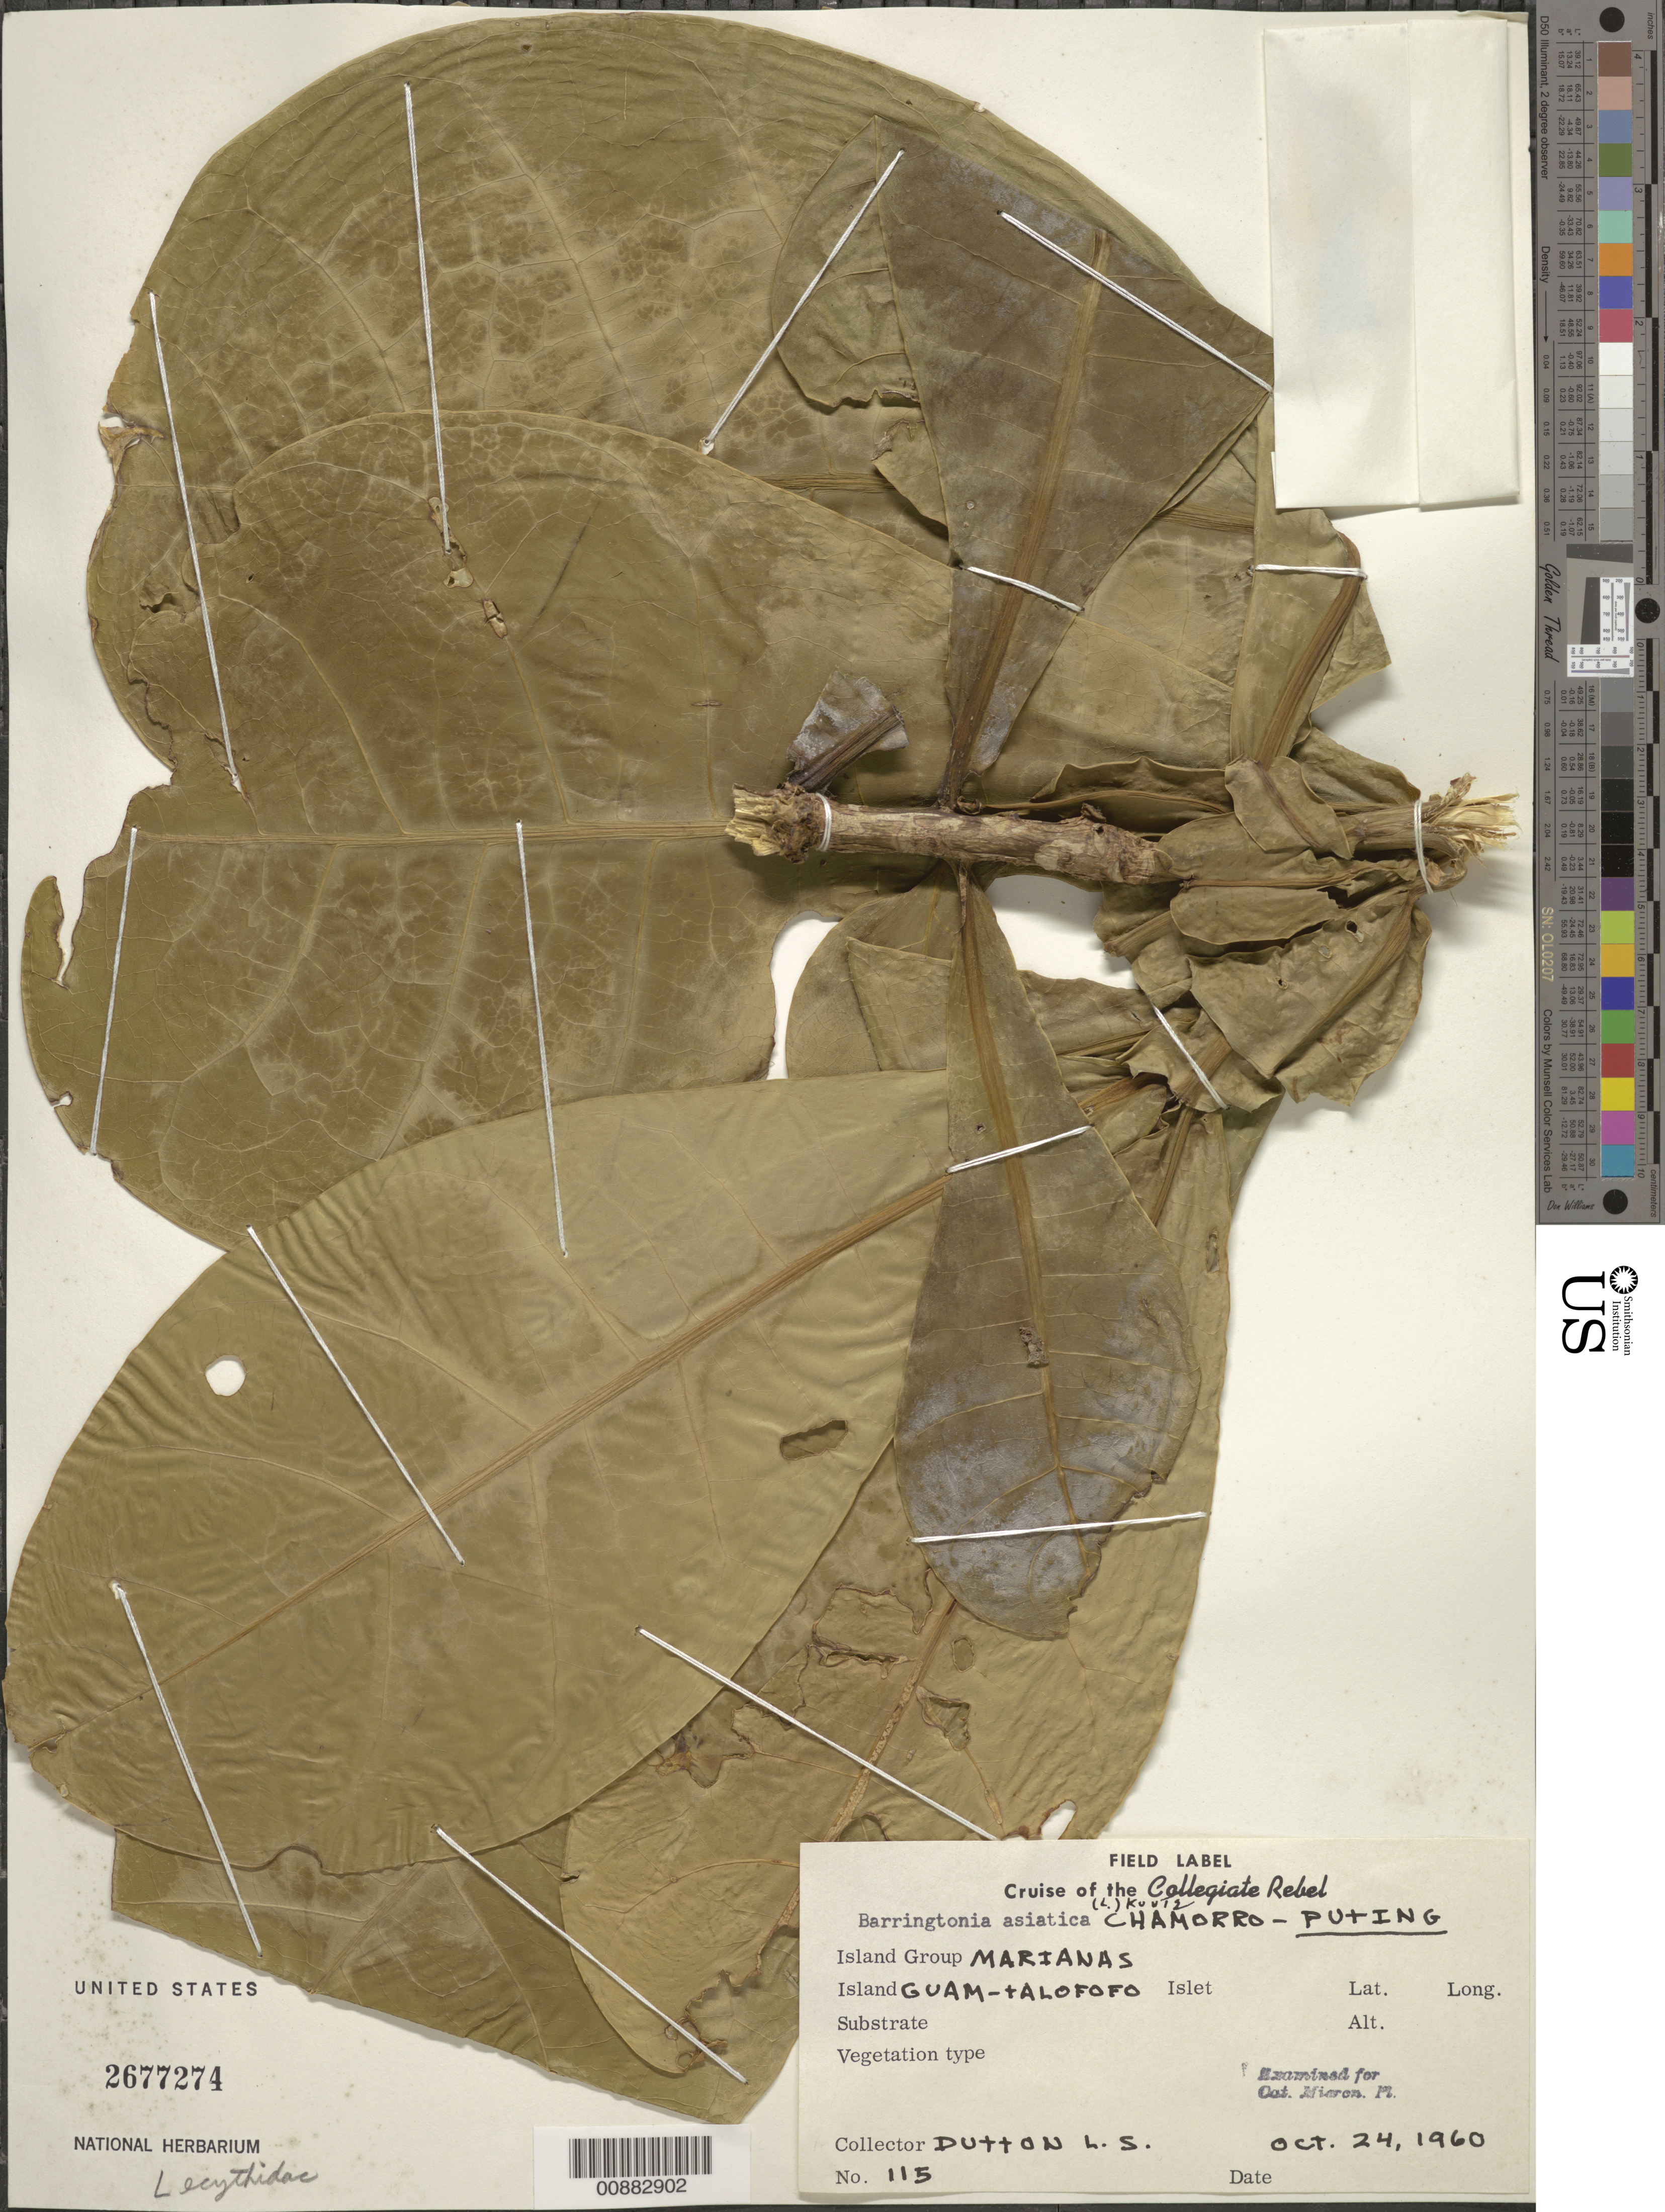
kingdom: Plantae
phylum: Tracheophyta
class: Magnoliopsida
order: Ericales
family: Lecythidaceae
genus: Barringtonia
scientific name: Barringtonia asiatica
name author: (L.) Kurz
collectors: L. Dutton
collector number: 115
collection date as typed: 24 Oct 1960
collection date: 1960-10-24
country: Guam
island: Guam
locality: Talofolo Islet.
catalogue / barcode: US 2677274